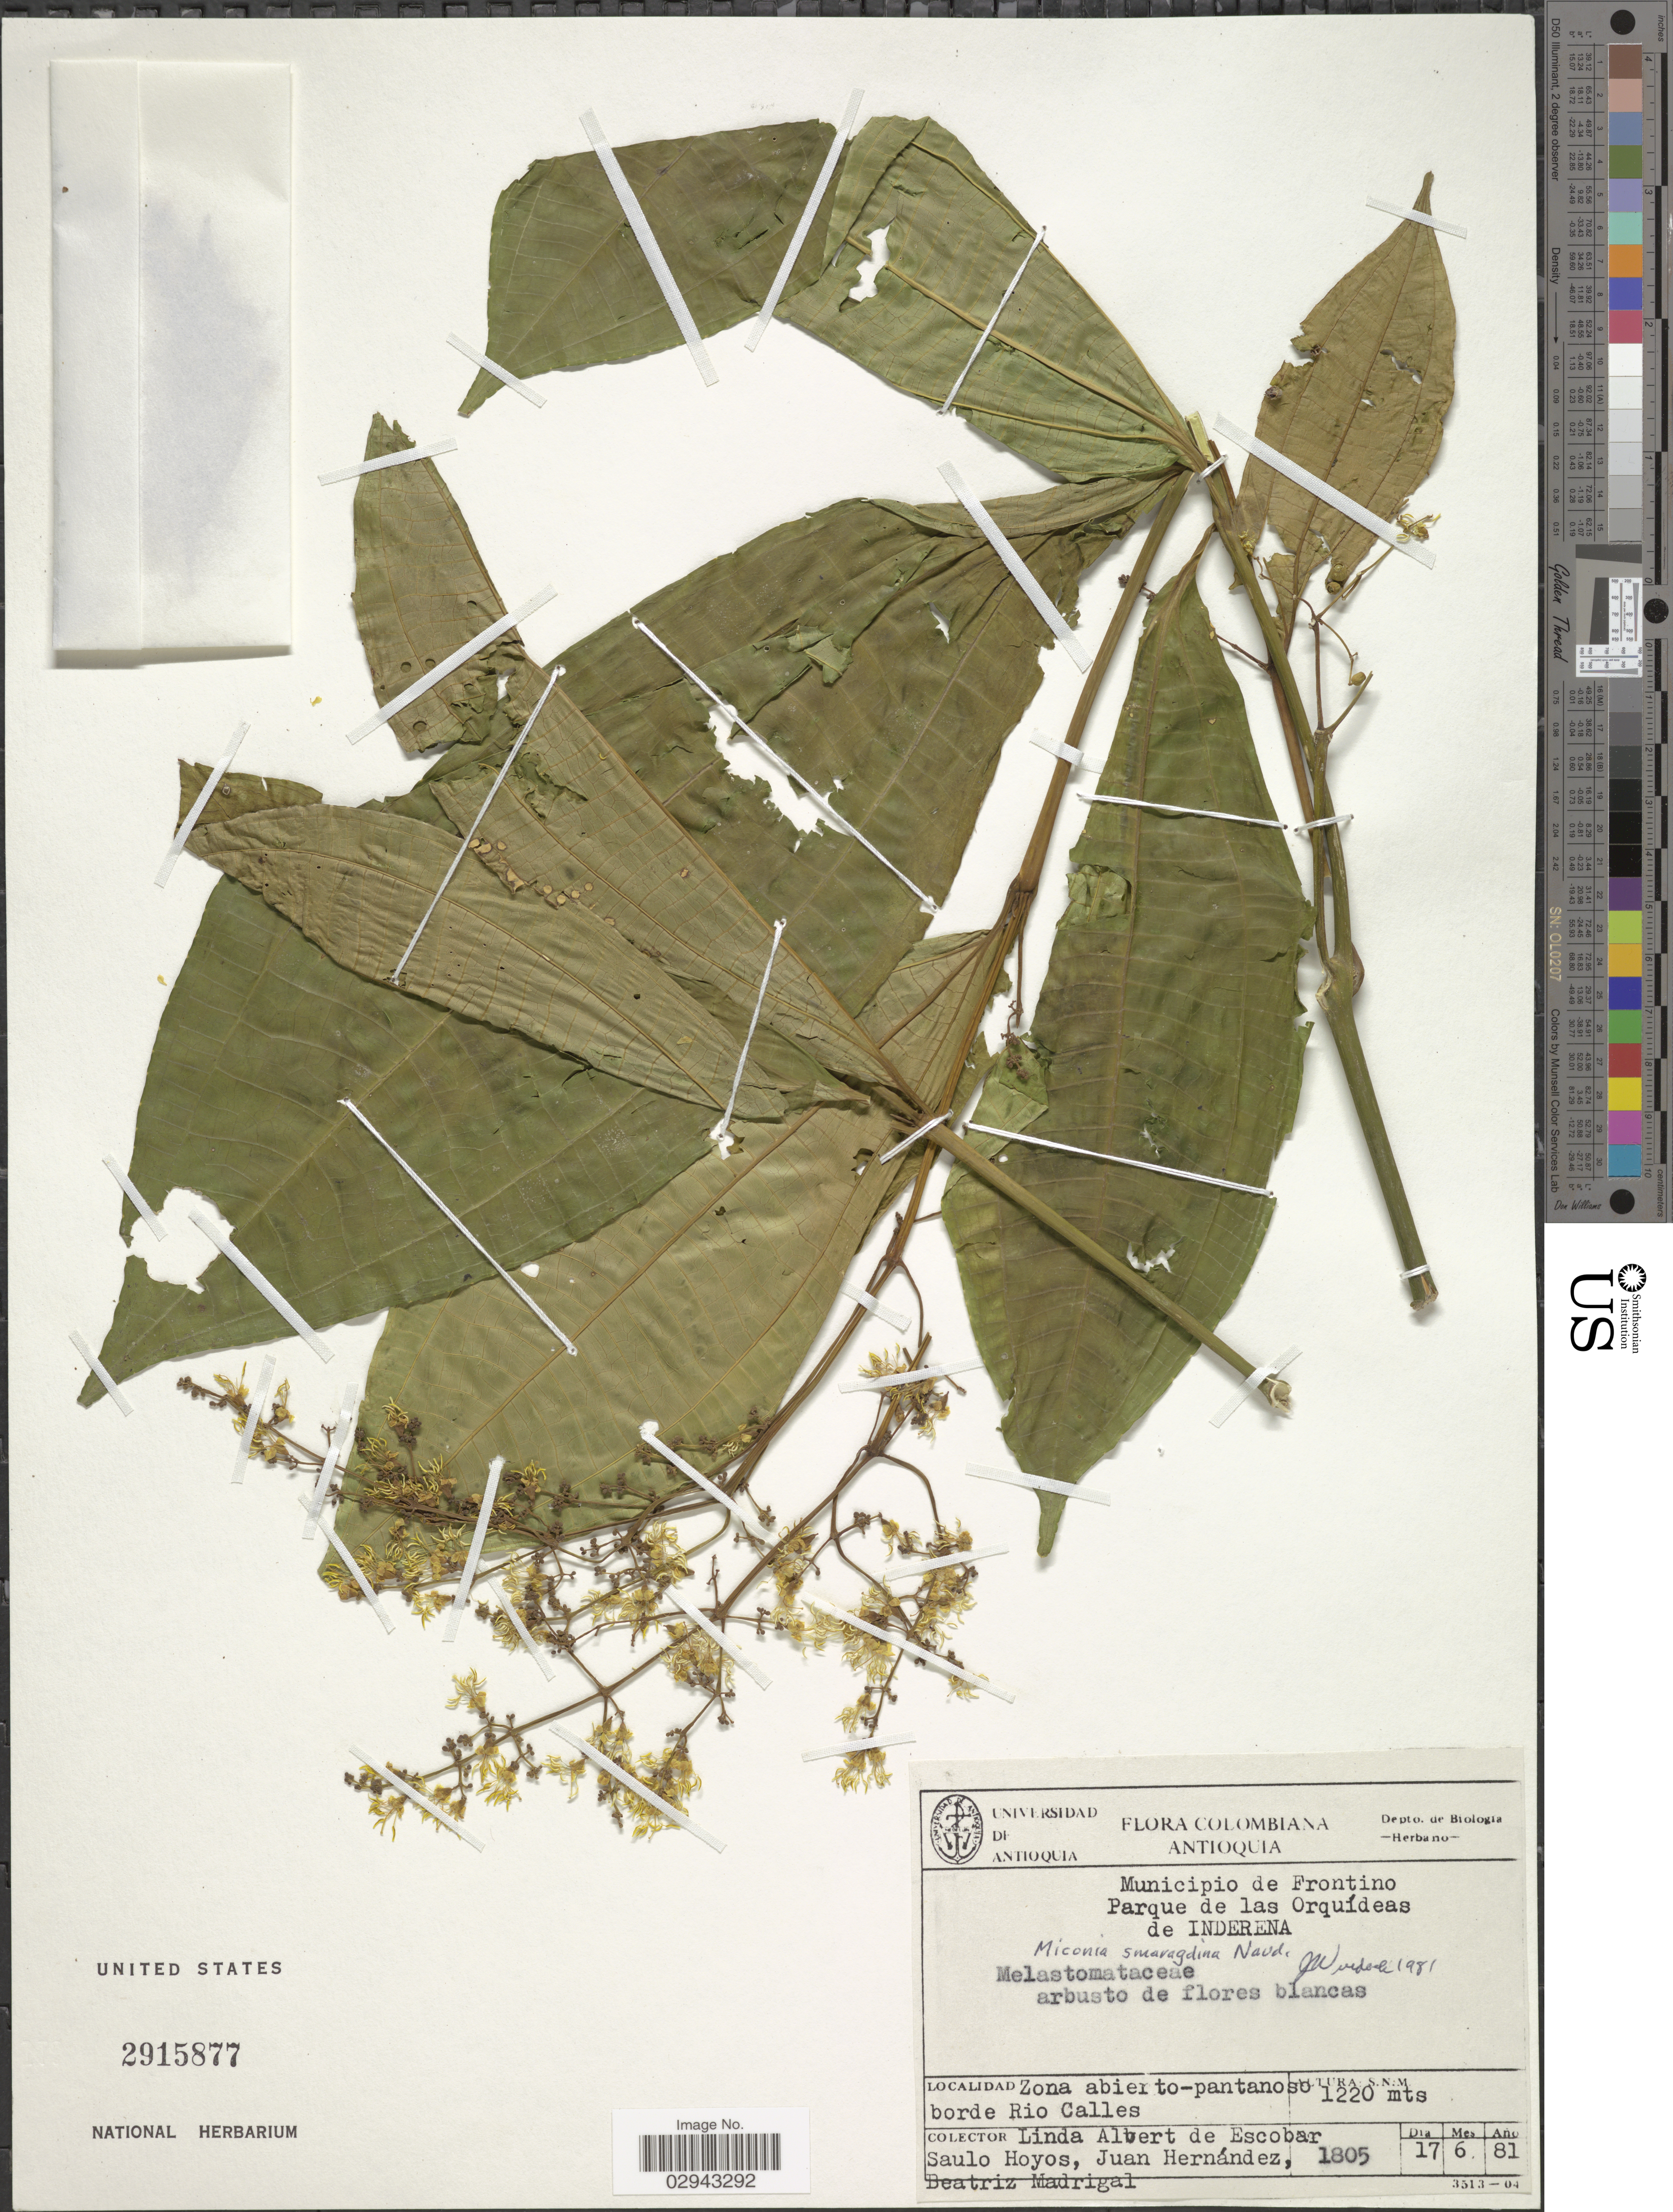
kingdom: Plantae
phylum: Tracheophyta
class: Magnoliopsida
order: Myrtales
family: Melastomataceae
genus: Miconia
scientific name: Miconia smaragdina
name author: Naudin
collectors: L. Escobar, S. Hoyos, J. J. Hernandez & B. E. Madrigal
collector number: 1805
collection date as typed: Transcribed d/m/y: 17/6/81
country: Colombia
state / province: Antioquia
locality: Municipio de Frontino, Parque de las Orquídeas de Inderena. Zona abierto-pantanoso borde Rio Calles.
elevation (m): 1220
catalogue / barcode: US 2915877